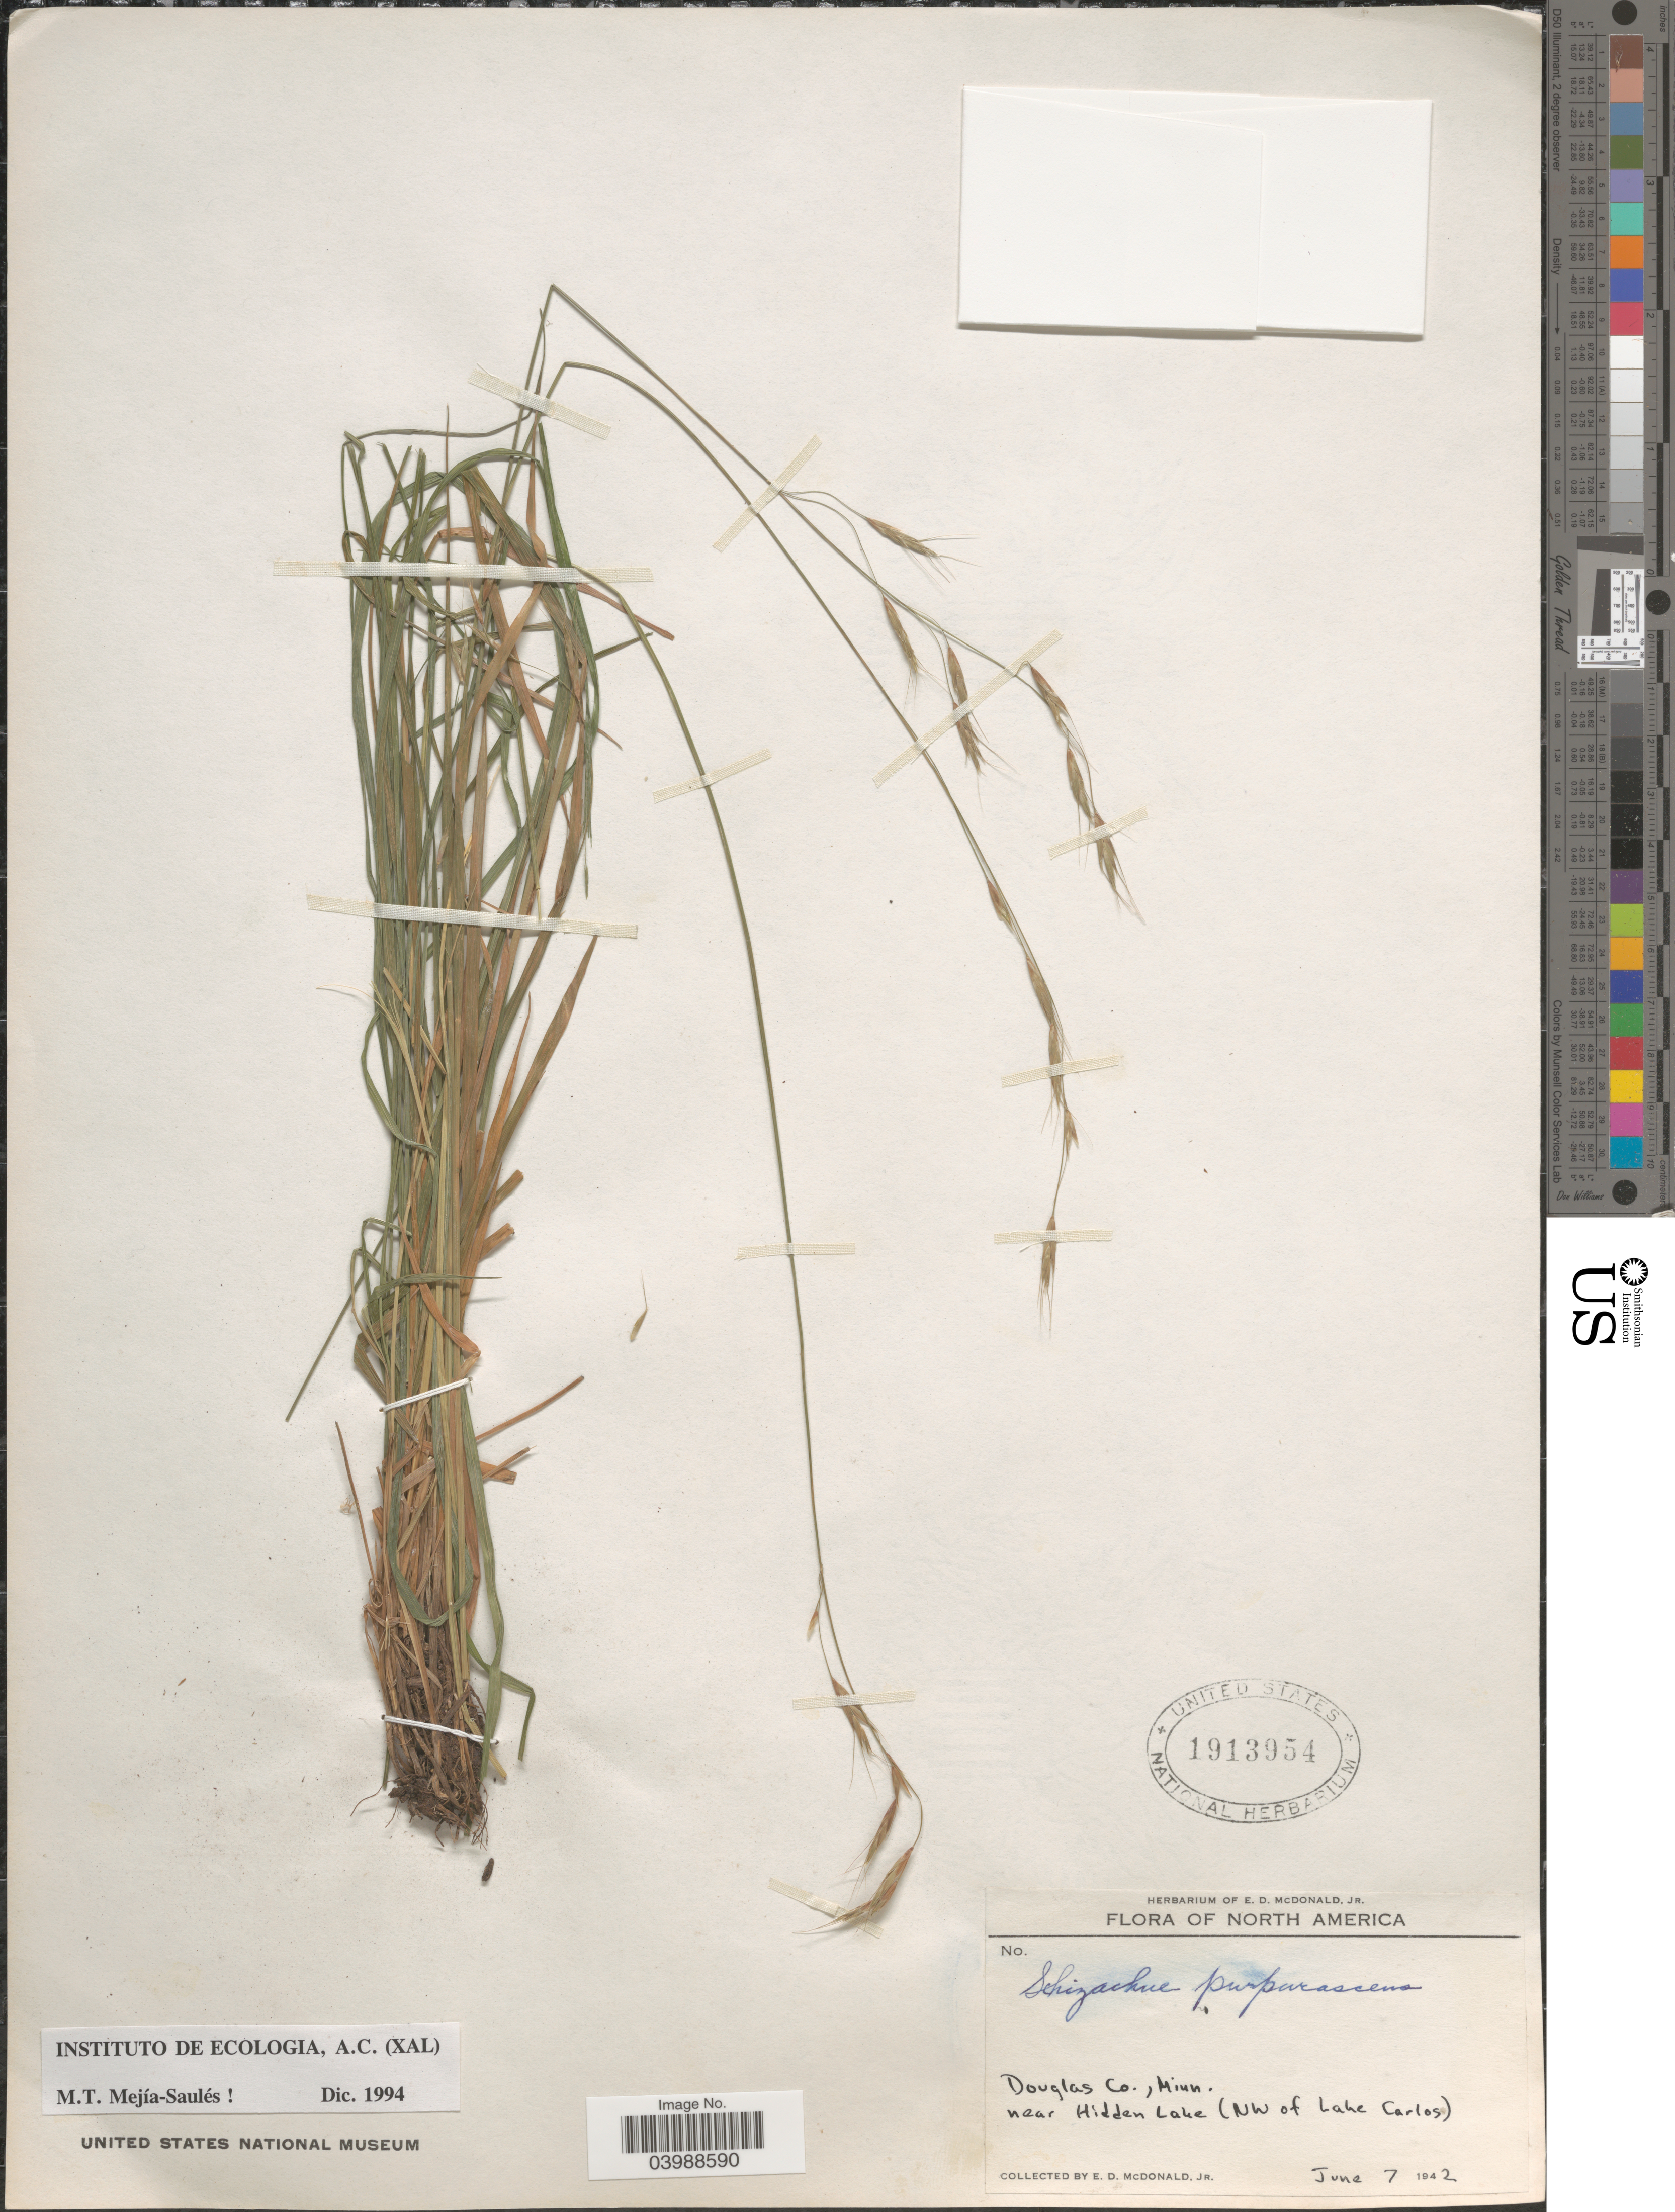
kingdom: Plantae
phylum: Tracheophyta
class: Liliopsida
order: Poales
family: Poaceae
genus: Schizachne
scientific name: Schizachne purpurascens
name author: (Torr.) Swallen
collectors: E. D. McDonald Jr.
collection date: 1942-06-07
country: United States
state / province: Minnesota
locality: Douglas Co. near Hidden Lake (NW of Lake Carlos).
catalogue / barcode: US 1913954